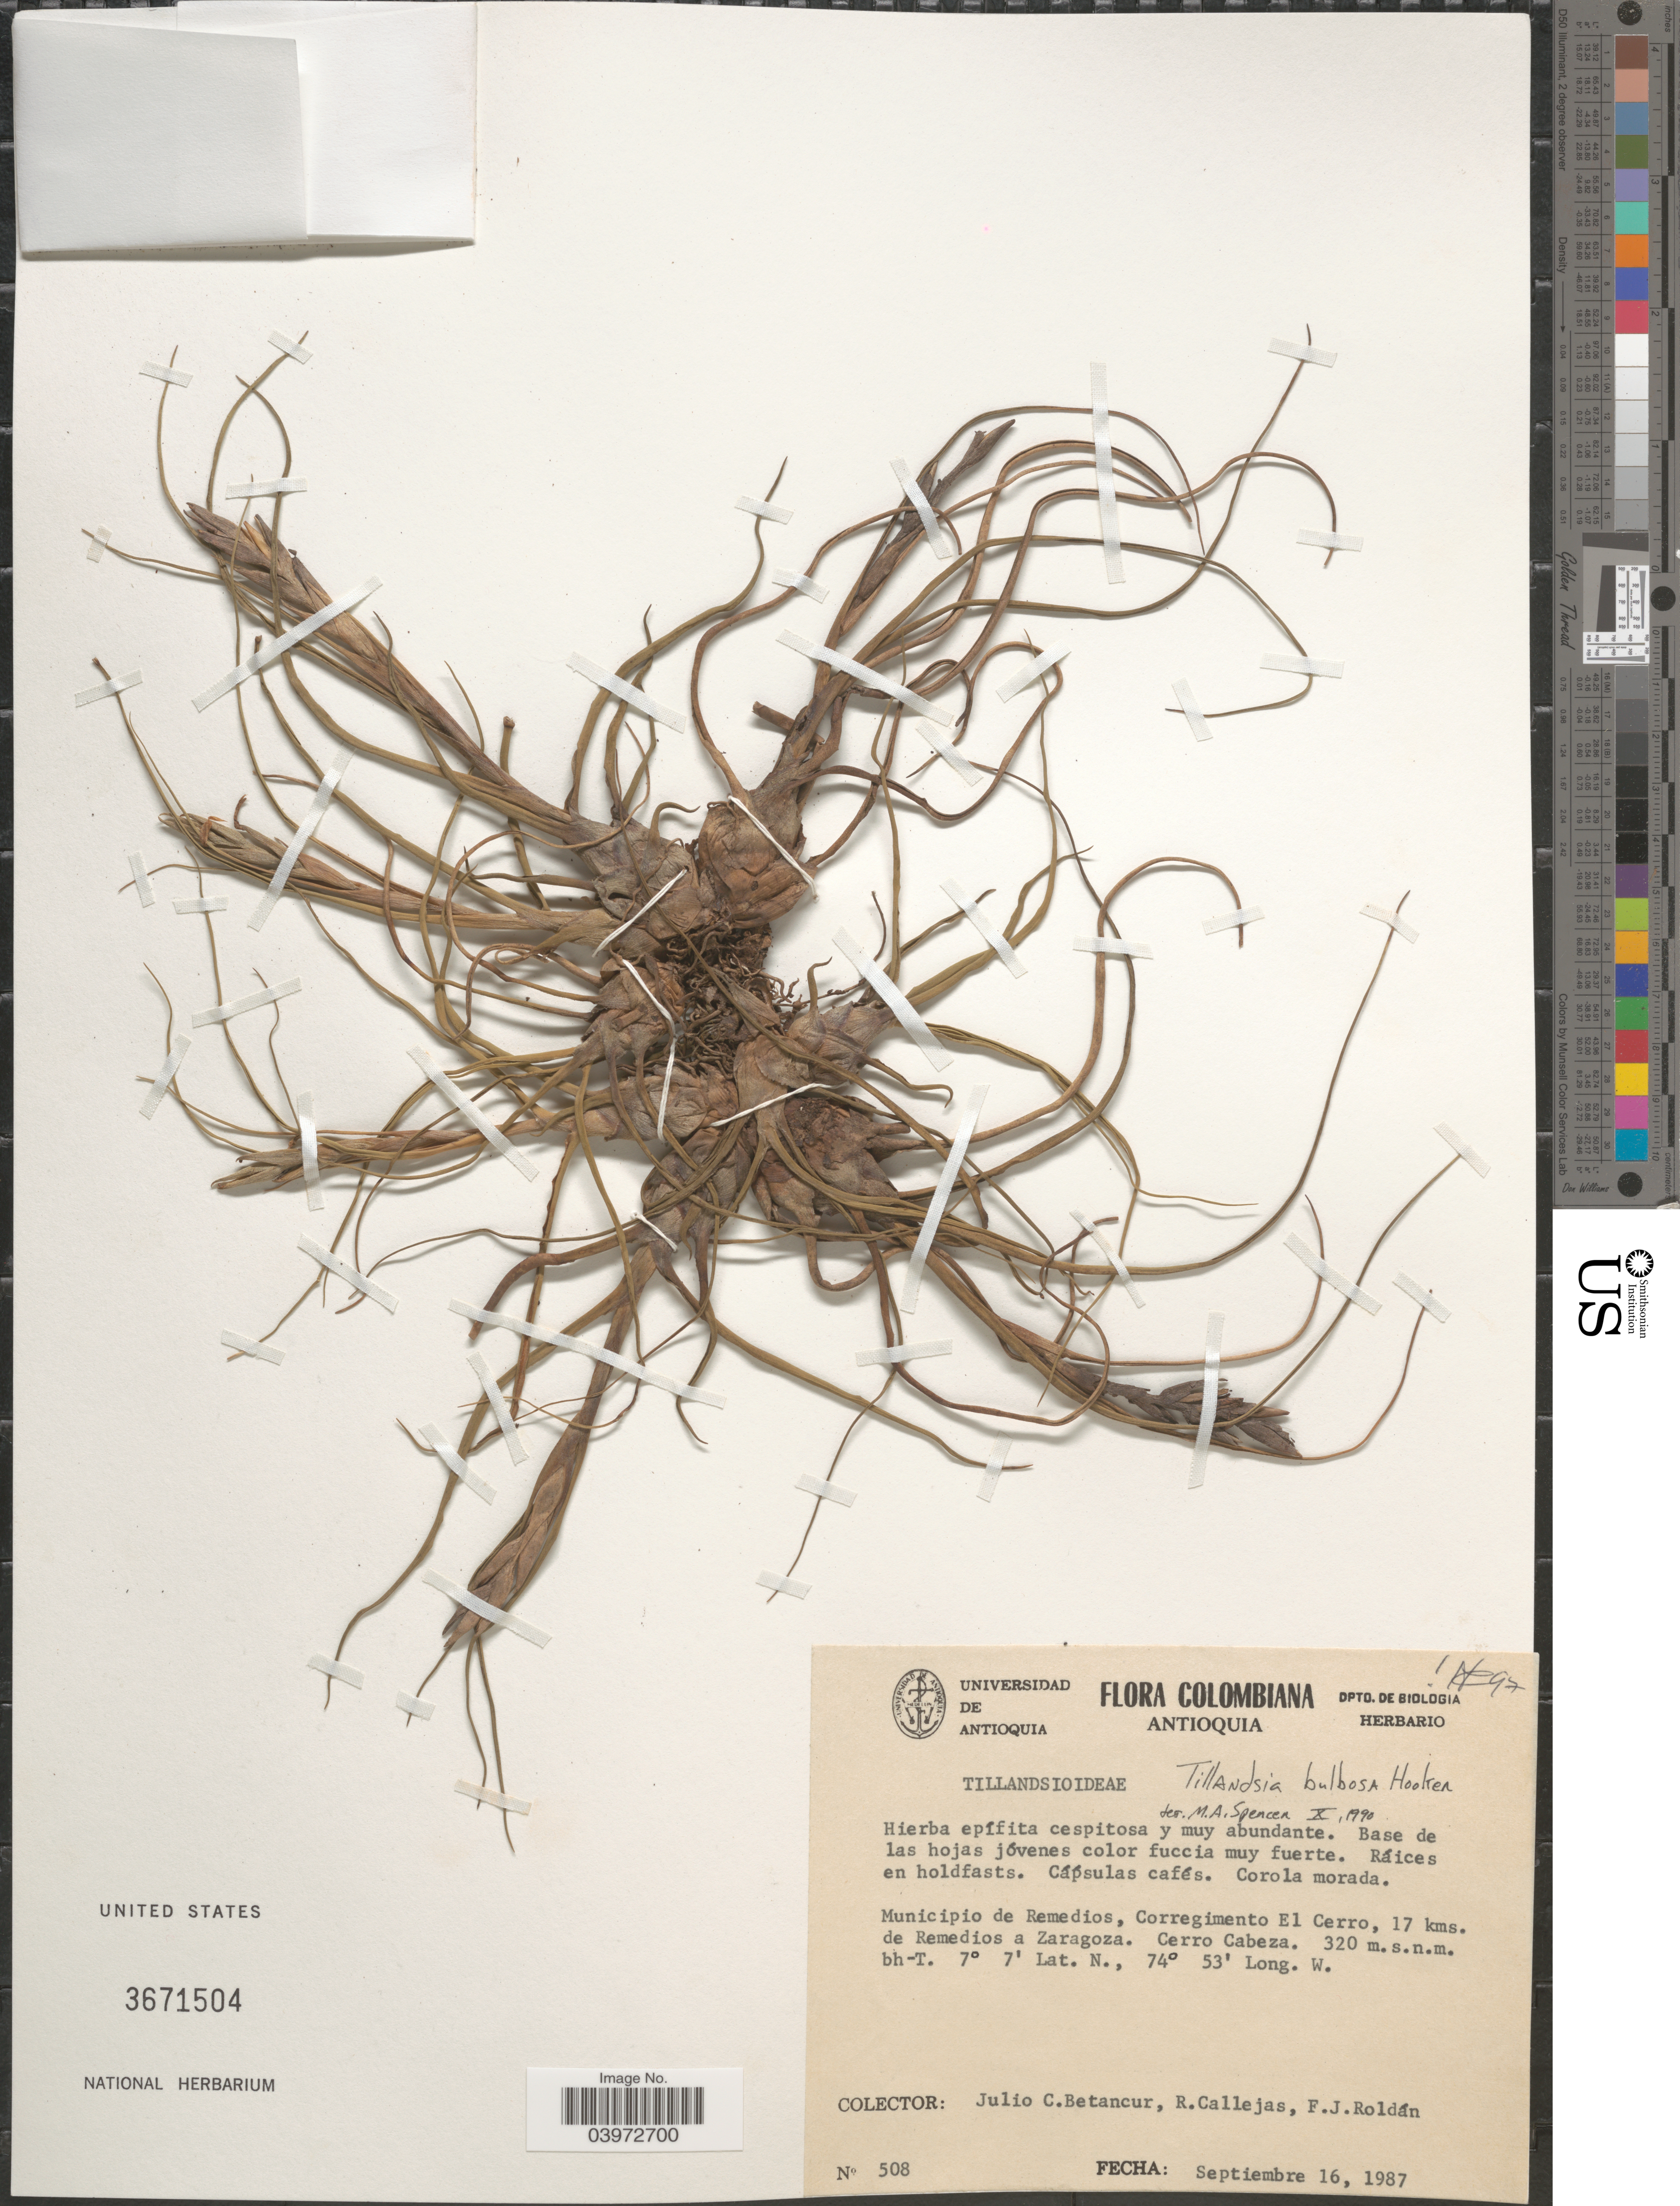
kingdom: Plantae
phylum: Tracheophyta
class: Liliopsida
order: Poales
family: Bromeliaceae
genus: Tillandsia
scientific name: Tillandsia bulbosa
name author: Hook.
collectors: J. C. Betancur, R. Callejas & F. J. Roldán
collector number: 508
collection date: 1987-09-16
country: Colombia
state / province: Antioquia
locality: Municipio de Remedios, Corregimento El Cerro, 17 kms. de Remedios a Zaragoza. Cerro Cabeza.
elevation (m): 320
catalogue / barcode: US 3671504